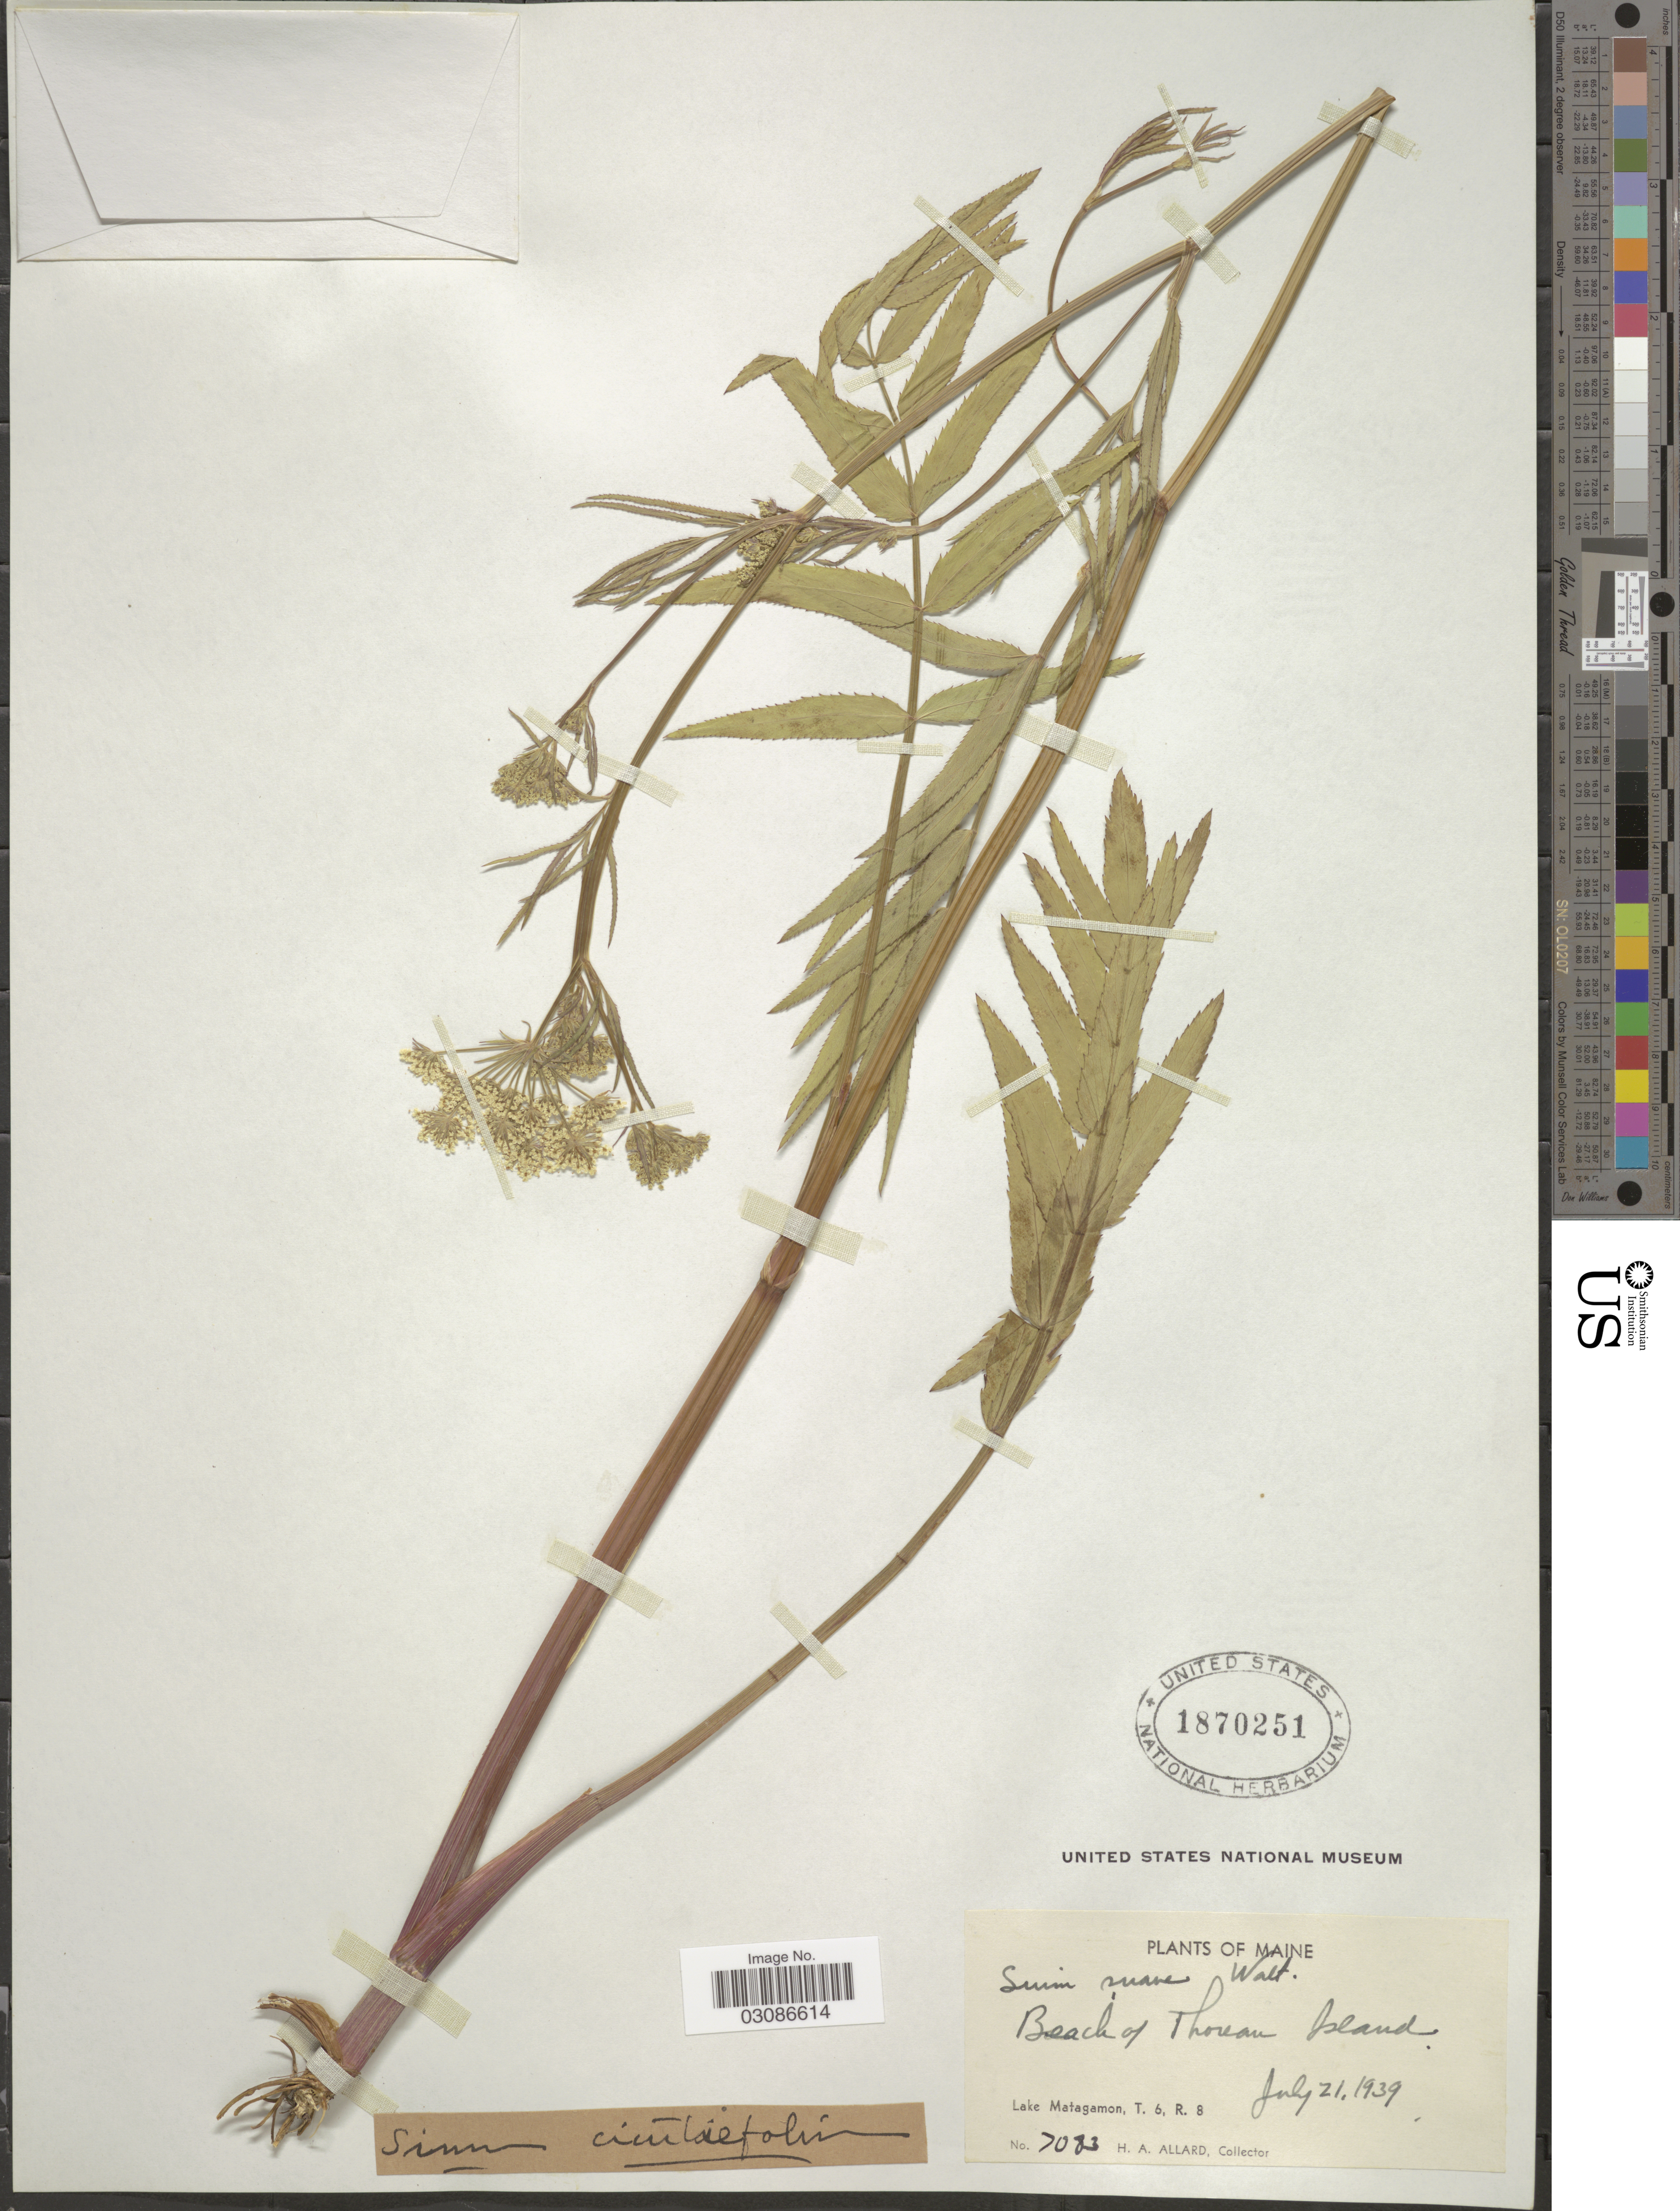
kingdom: Plantae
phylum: Tracheophyta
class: Magnoliopsida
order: Apiales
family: Apiaceae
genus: Sium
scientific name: Sium suave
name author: Walter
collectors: H. A. Allard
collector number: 7083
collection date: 1939-07-21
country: United States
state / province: Maine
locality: Lake Matagamon, T. 6, R. 8, Beach of Thoreau Island.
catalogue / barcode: US 1870251